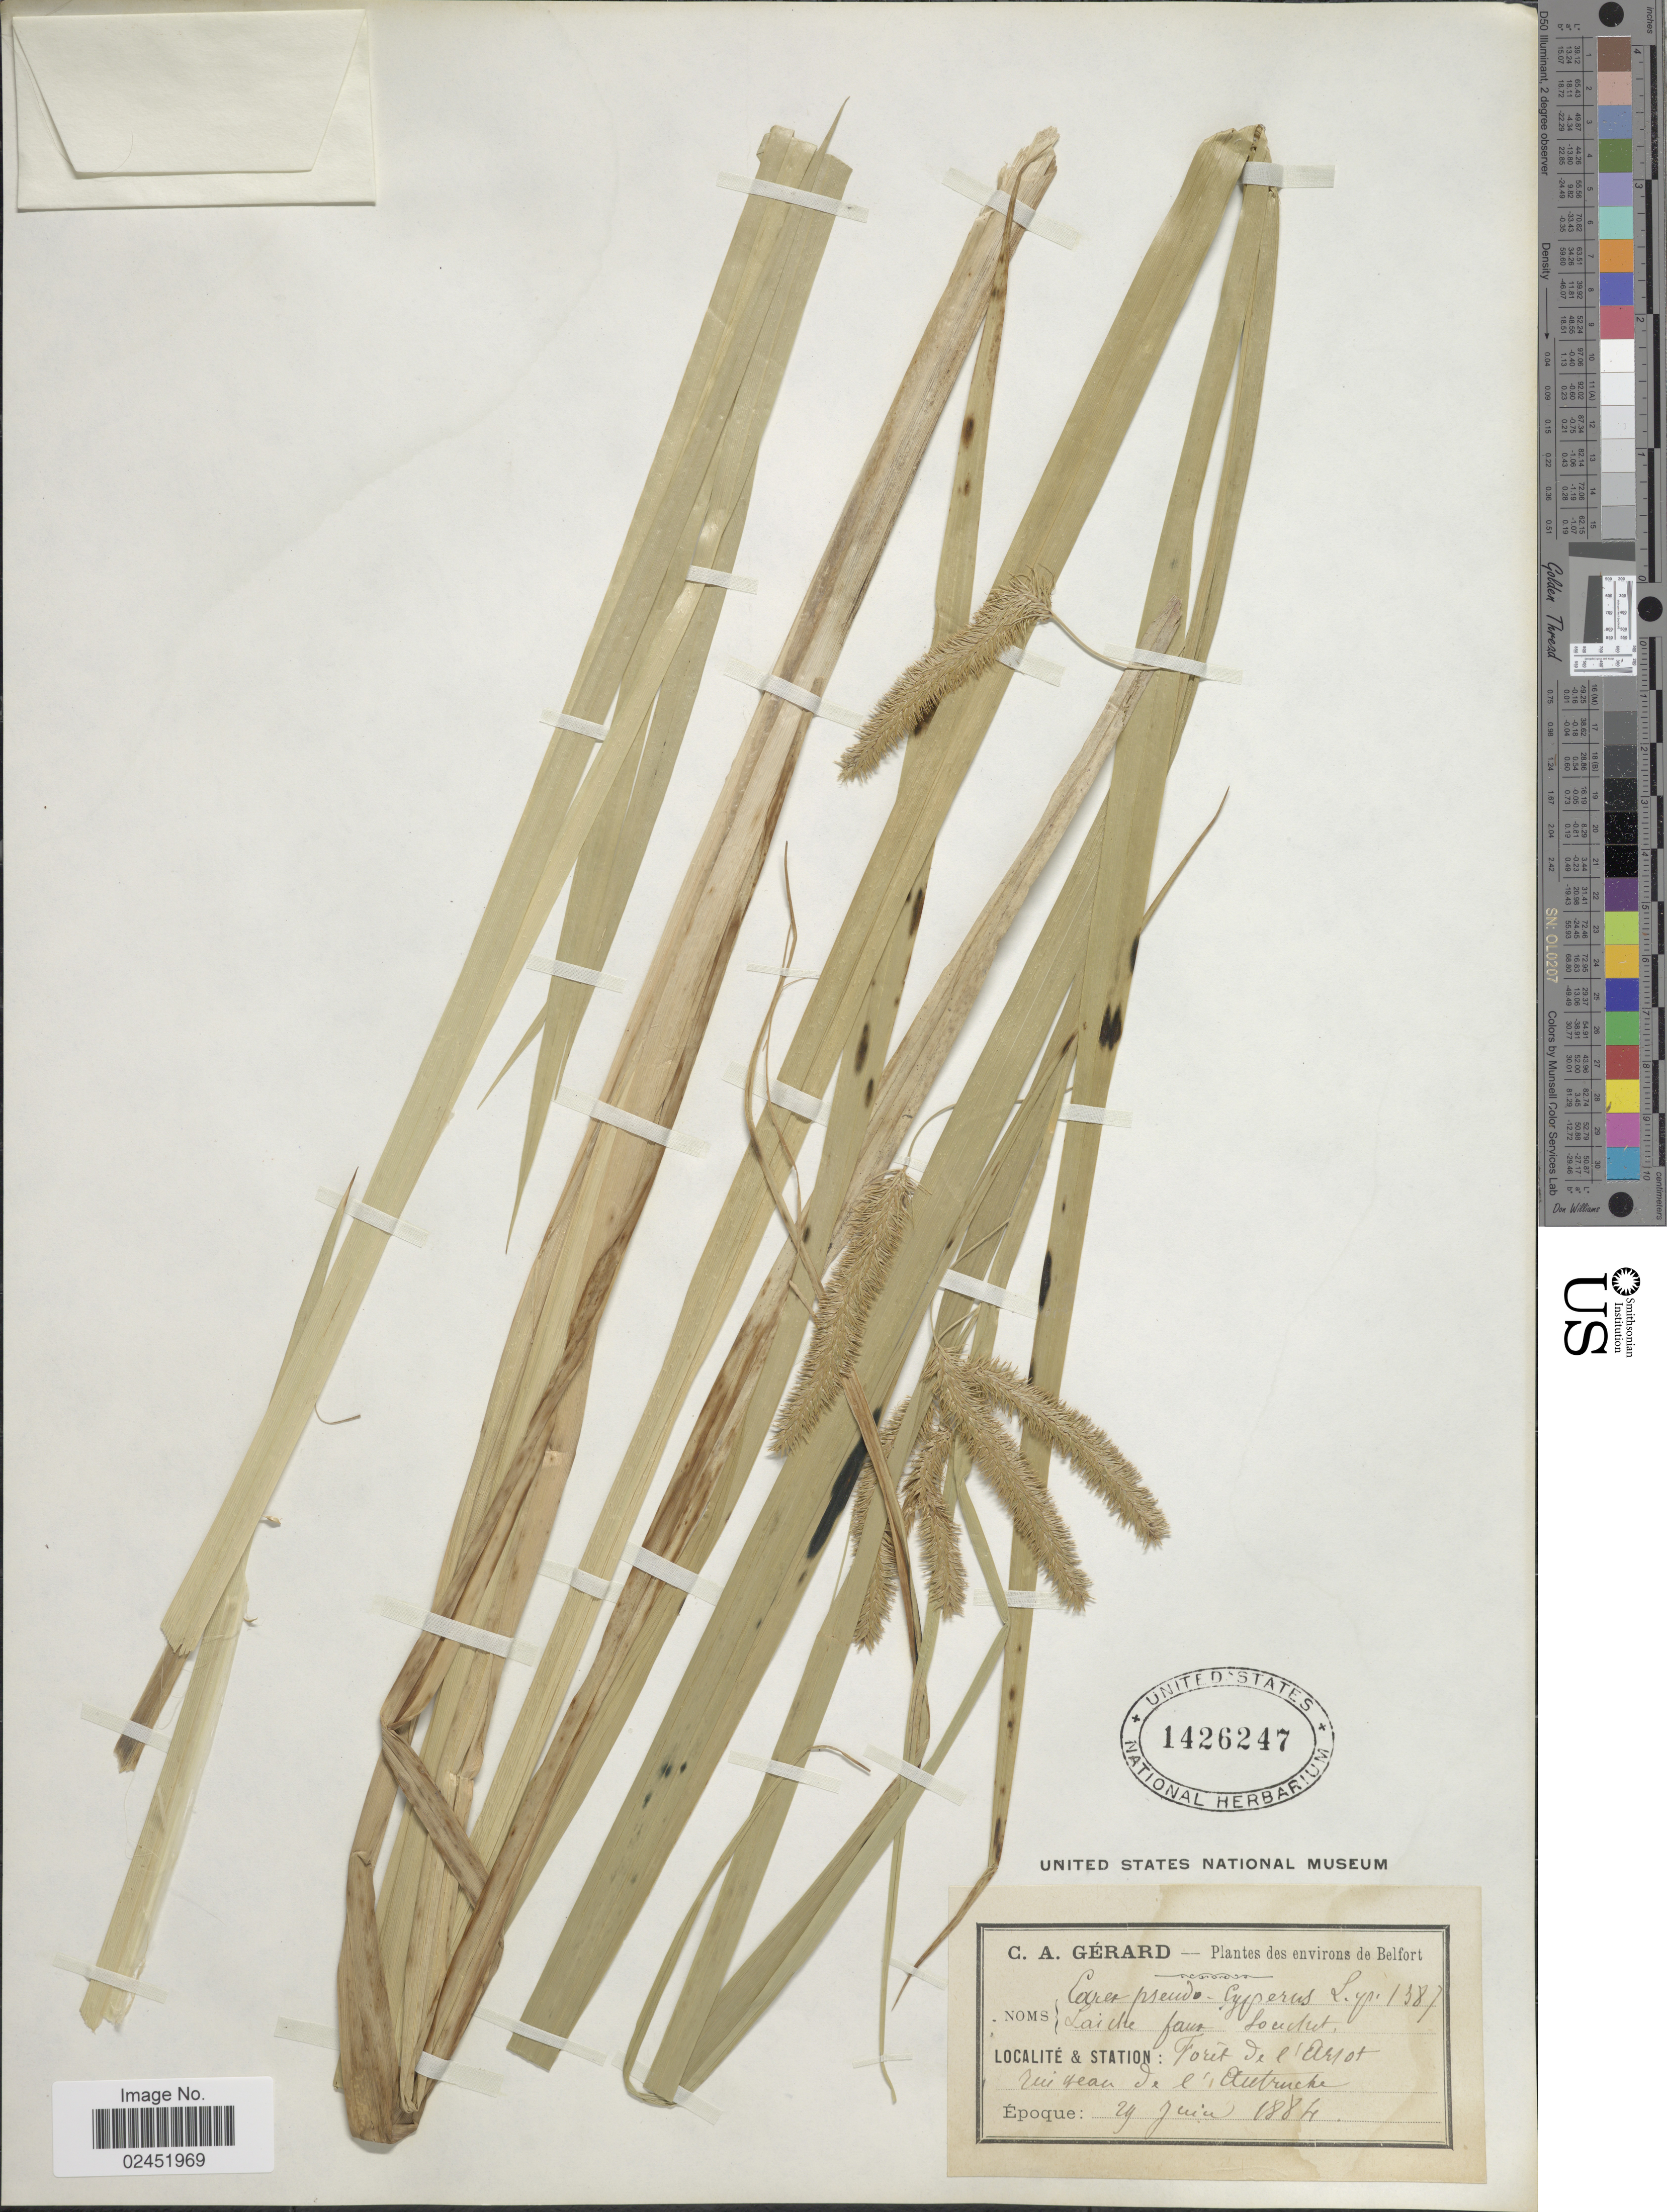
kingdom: Plantae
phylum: Tracheophyta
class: Liliopsida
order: Poales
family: Cyperaceae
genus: Carex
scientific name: Carex pseudocyperus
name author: L.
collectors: C. Gerard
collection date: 1884-06-29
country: France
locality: Des environs de Belfort, Forêt de l'Ariot ruisseau de l'Autruche [interpreted]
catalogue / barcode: US 1426247